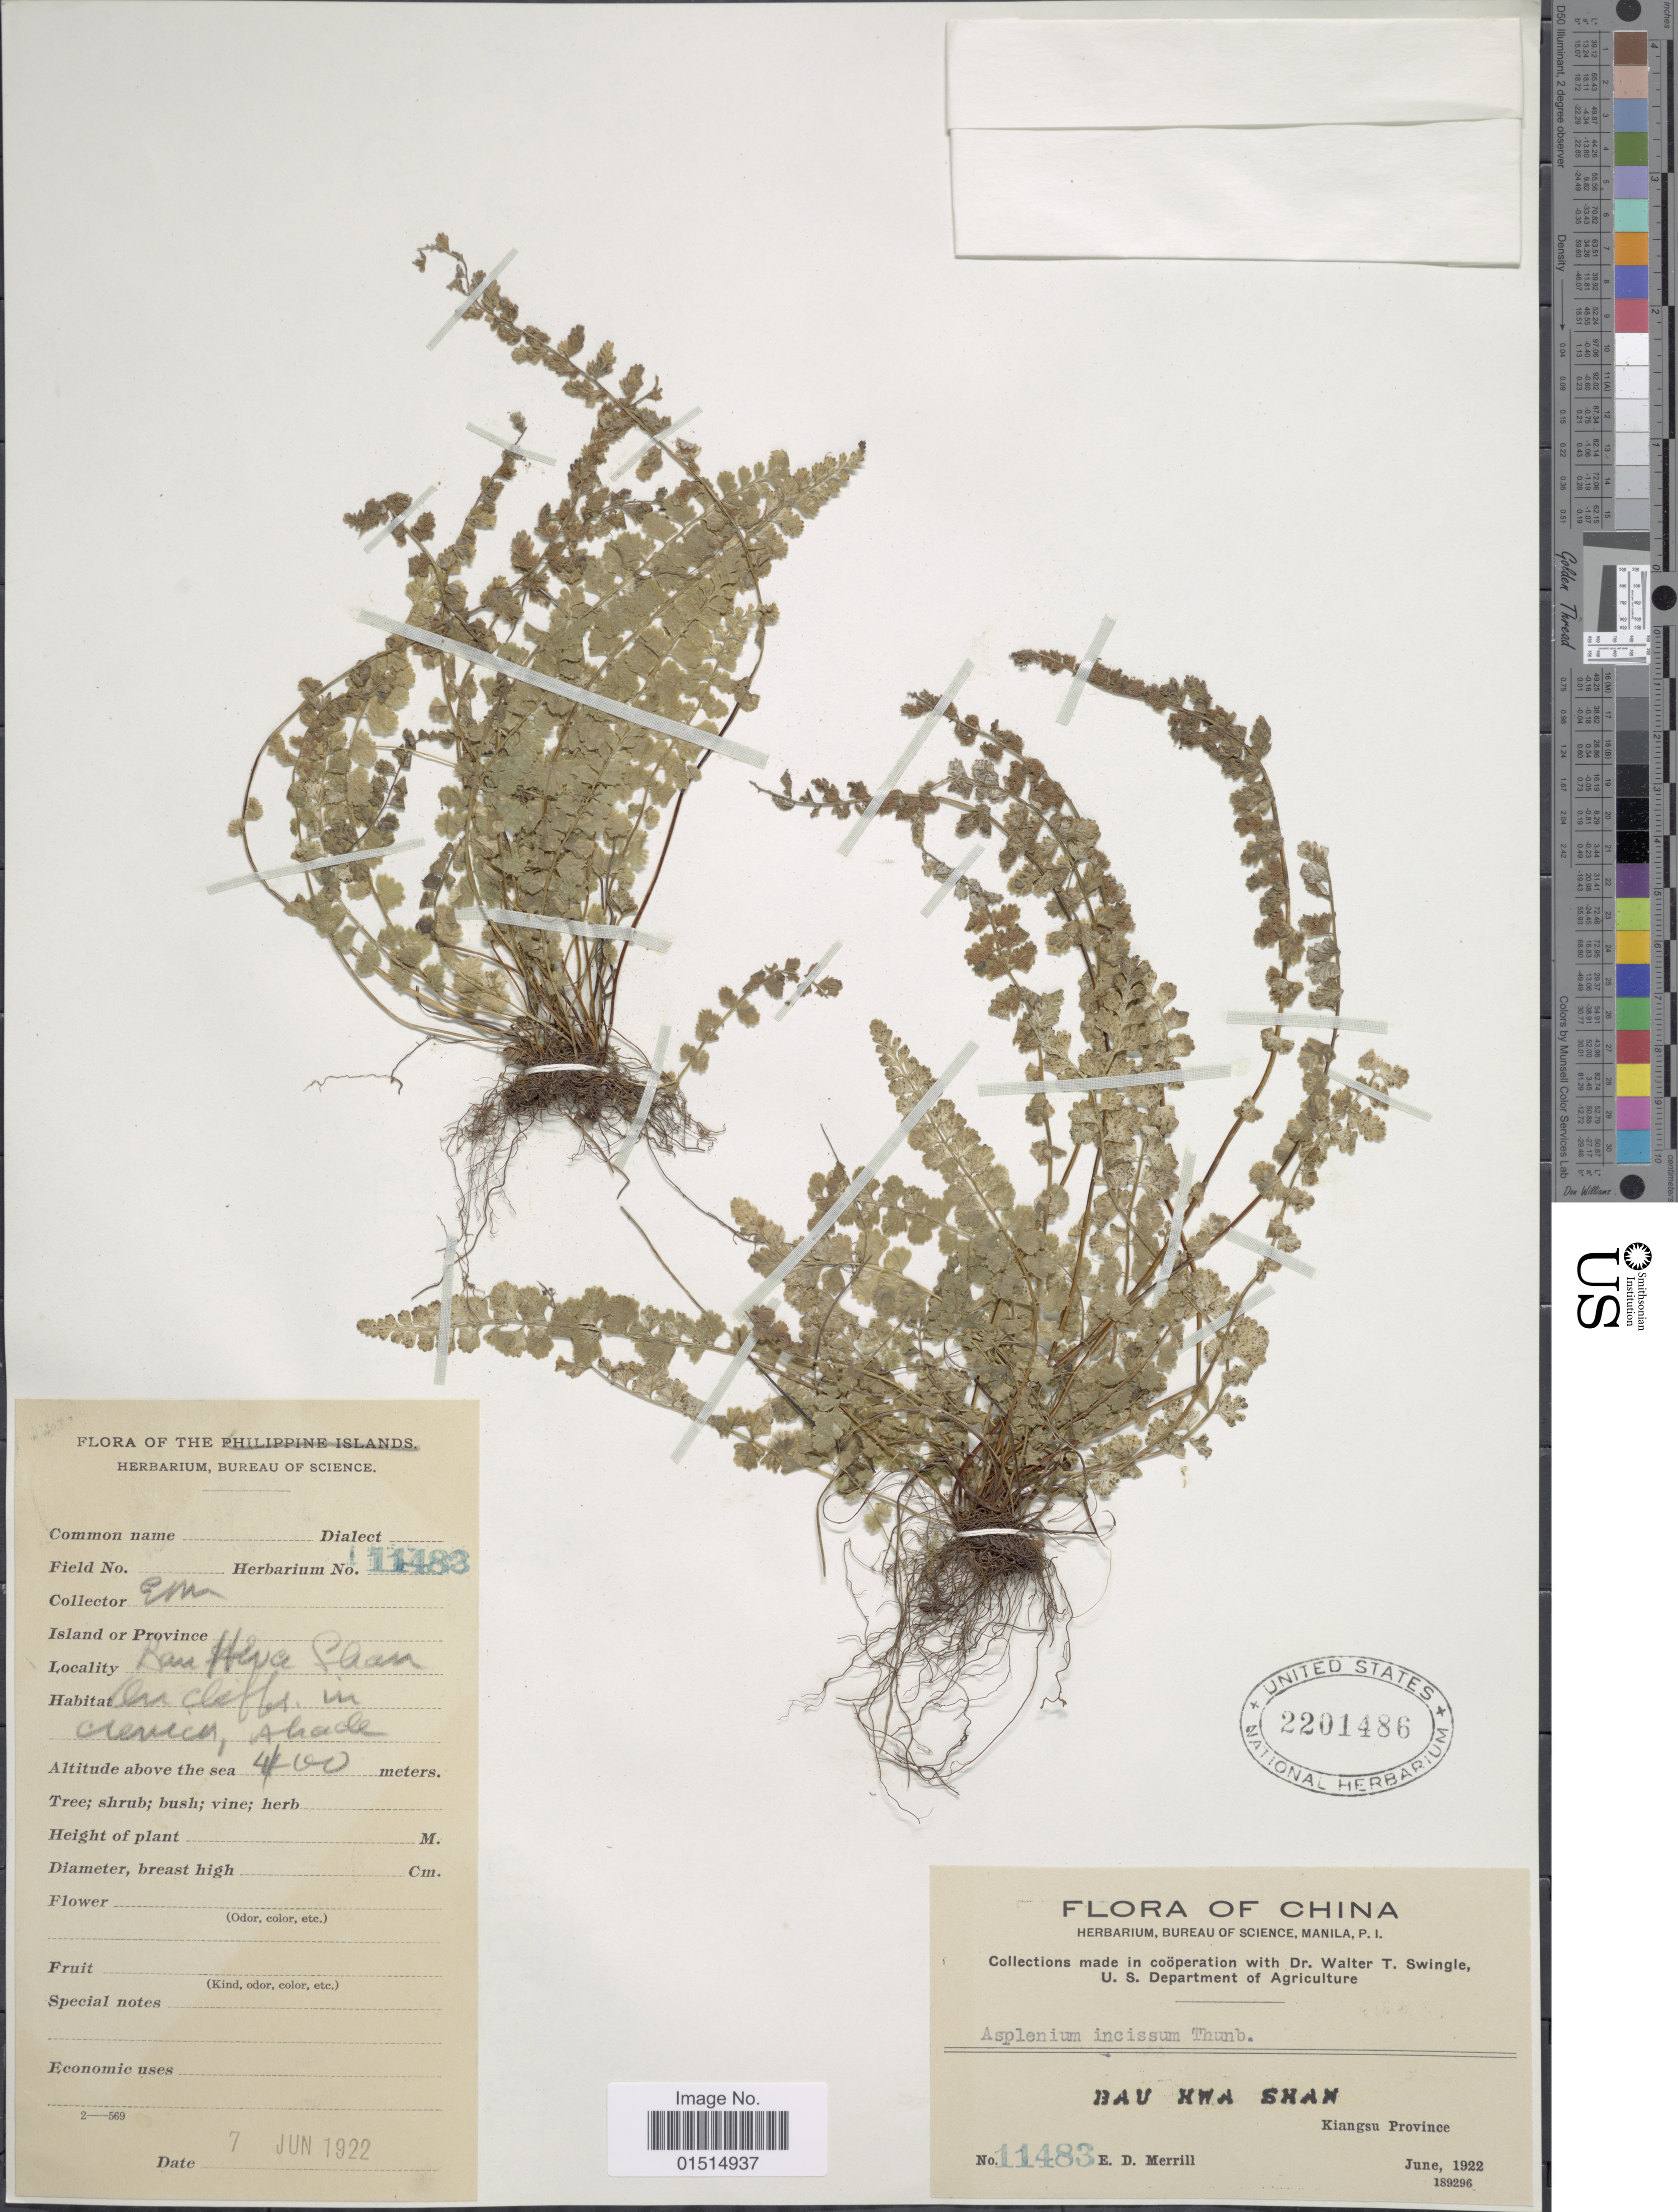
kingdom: Plantae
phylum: Tracheophyta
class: Polypodiopsida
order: Polypodiales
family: Aspleniaceae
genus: Asplenium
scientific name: Asplenium incisum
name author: Thunb.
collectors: E. D. Merrill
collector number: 11483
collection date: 1922-06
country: China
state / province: Jiangsu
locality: Bau Hwa Shan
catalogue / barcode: US 2201486